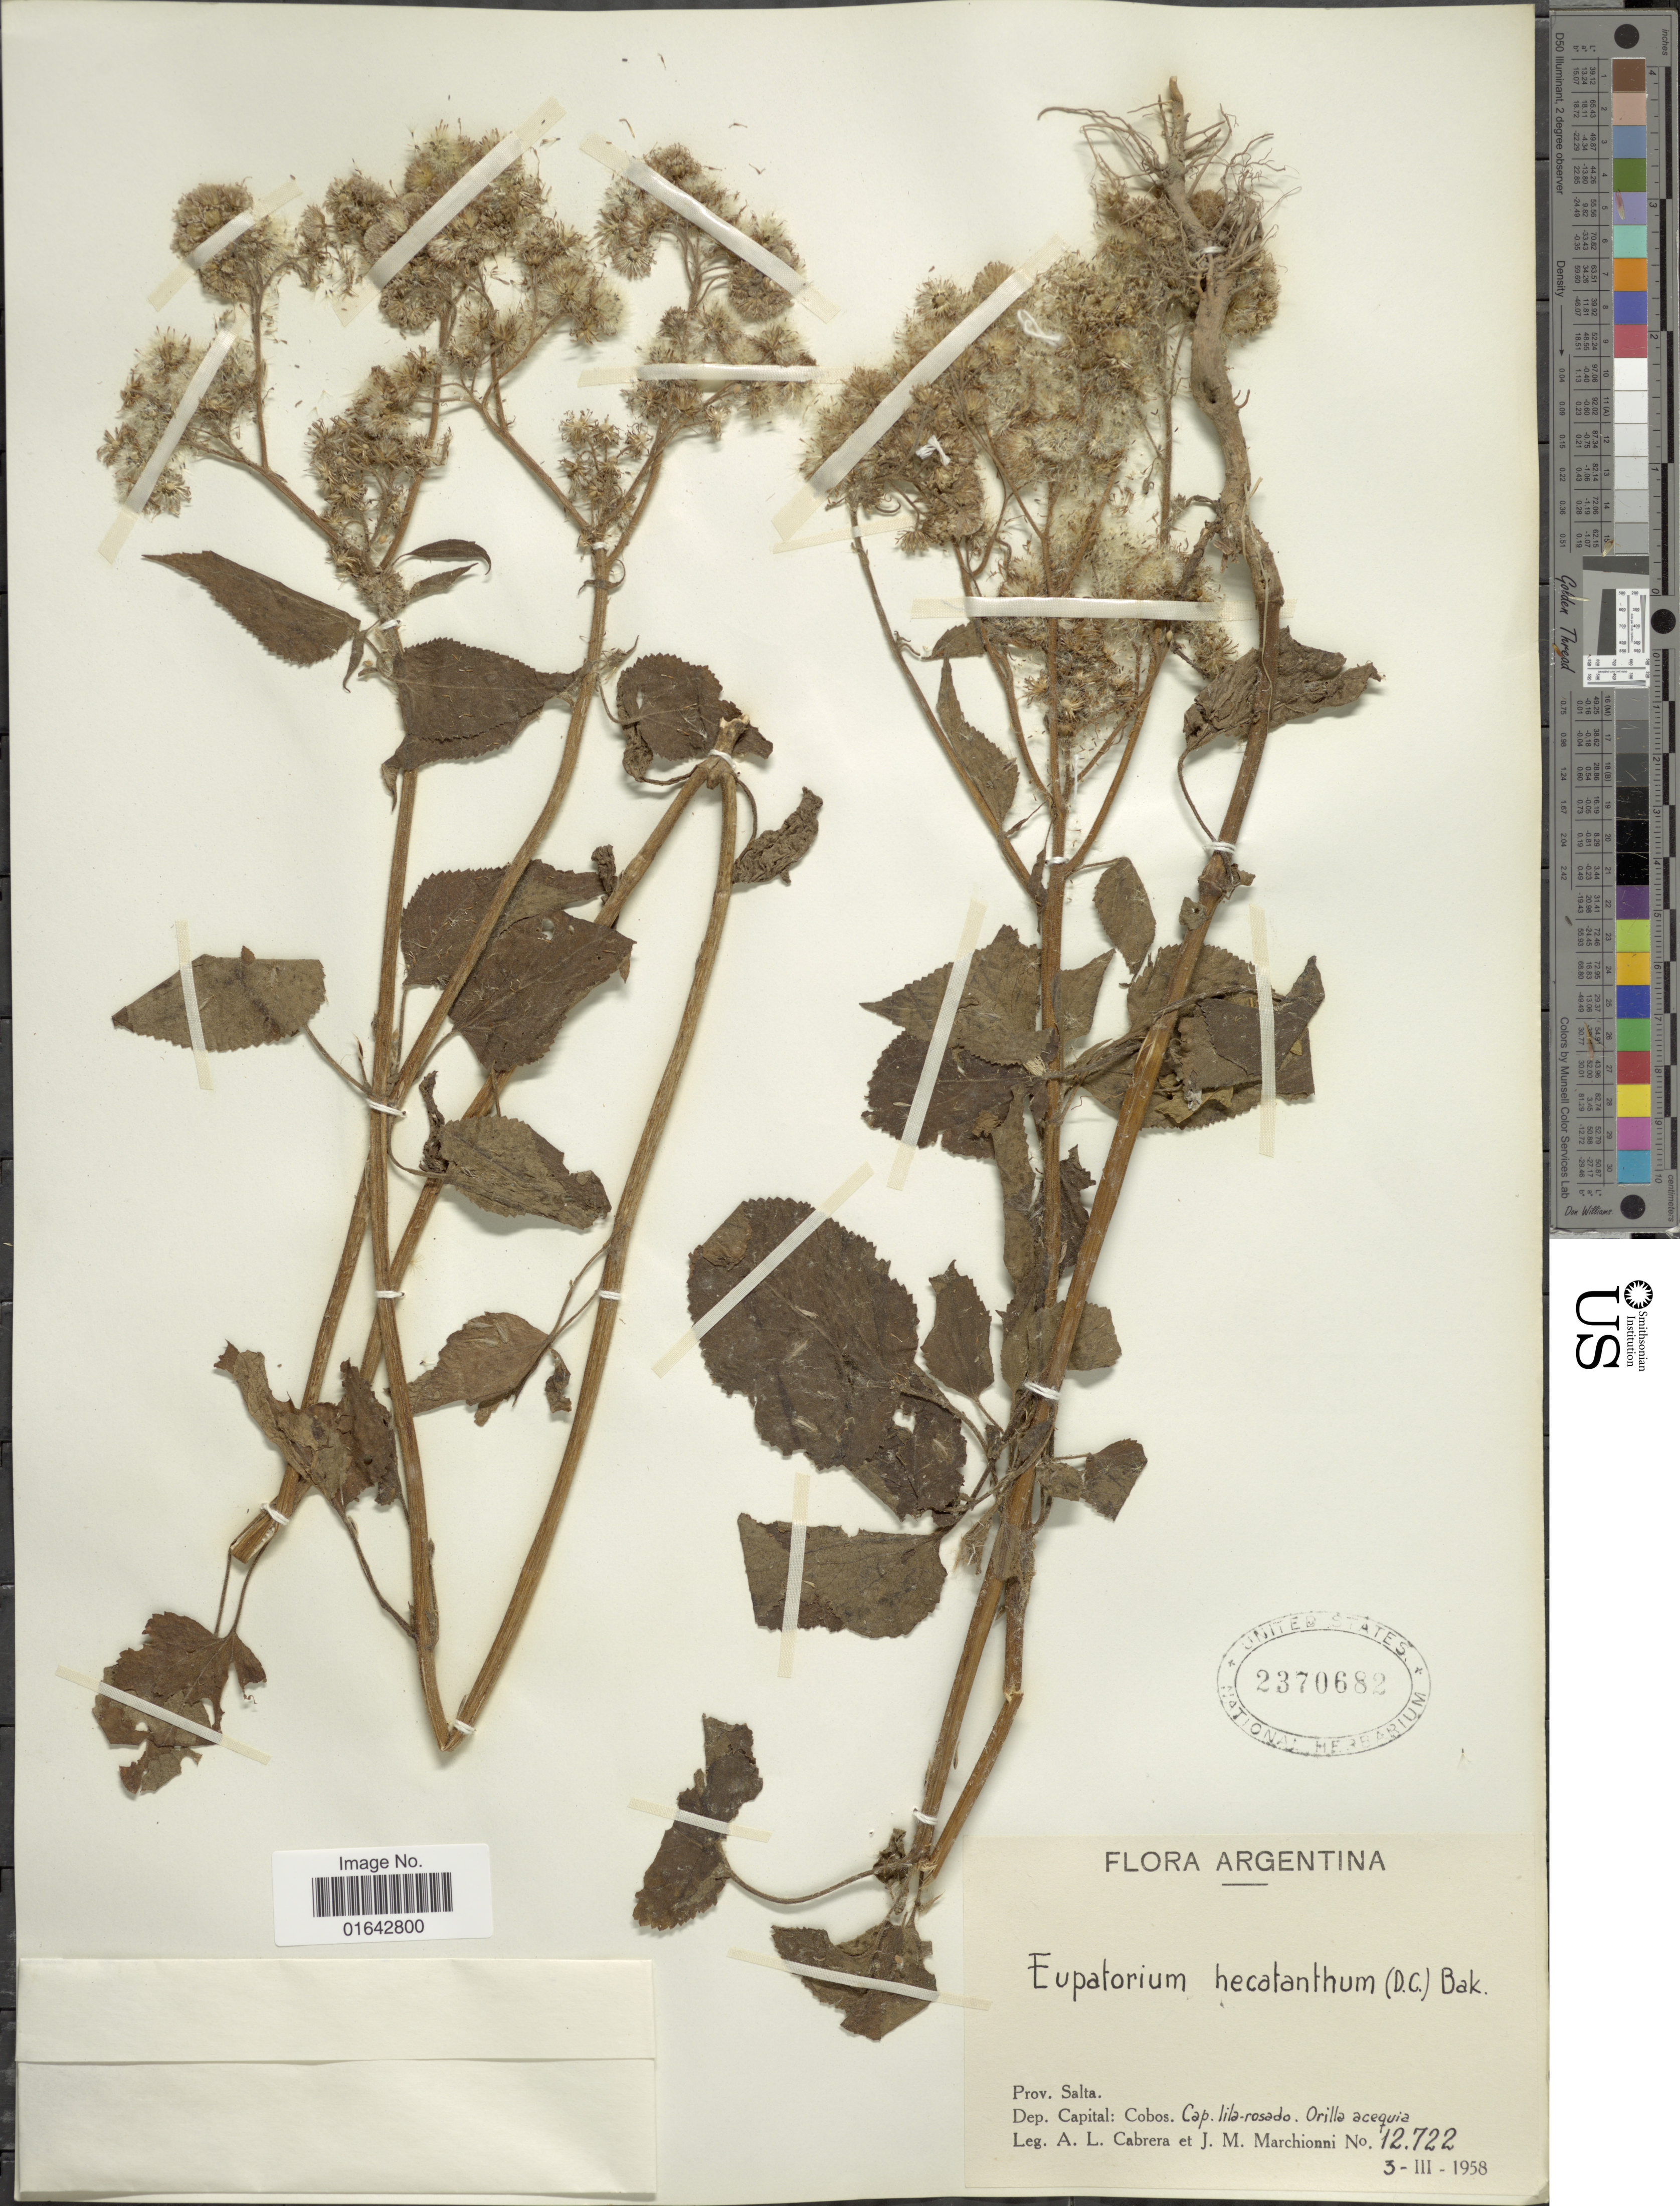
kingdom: Plantae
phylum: Tracheophyta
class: Magnoliopsida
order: Asterales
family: Asteraceae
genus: Urolepis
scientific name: Urolepis hecatantha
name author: (DC.) R.M. King & H. Rob.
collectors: A. L. Cabrera & J. Marchionni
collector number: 12722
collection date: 1958-03-03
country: Argentina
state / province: Salta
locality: Prov. Salta, Dep. Capital: Cobos, Cap. lila-rosado, Orilla acequia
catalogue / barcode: US 2370682